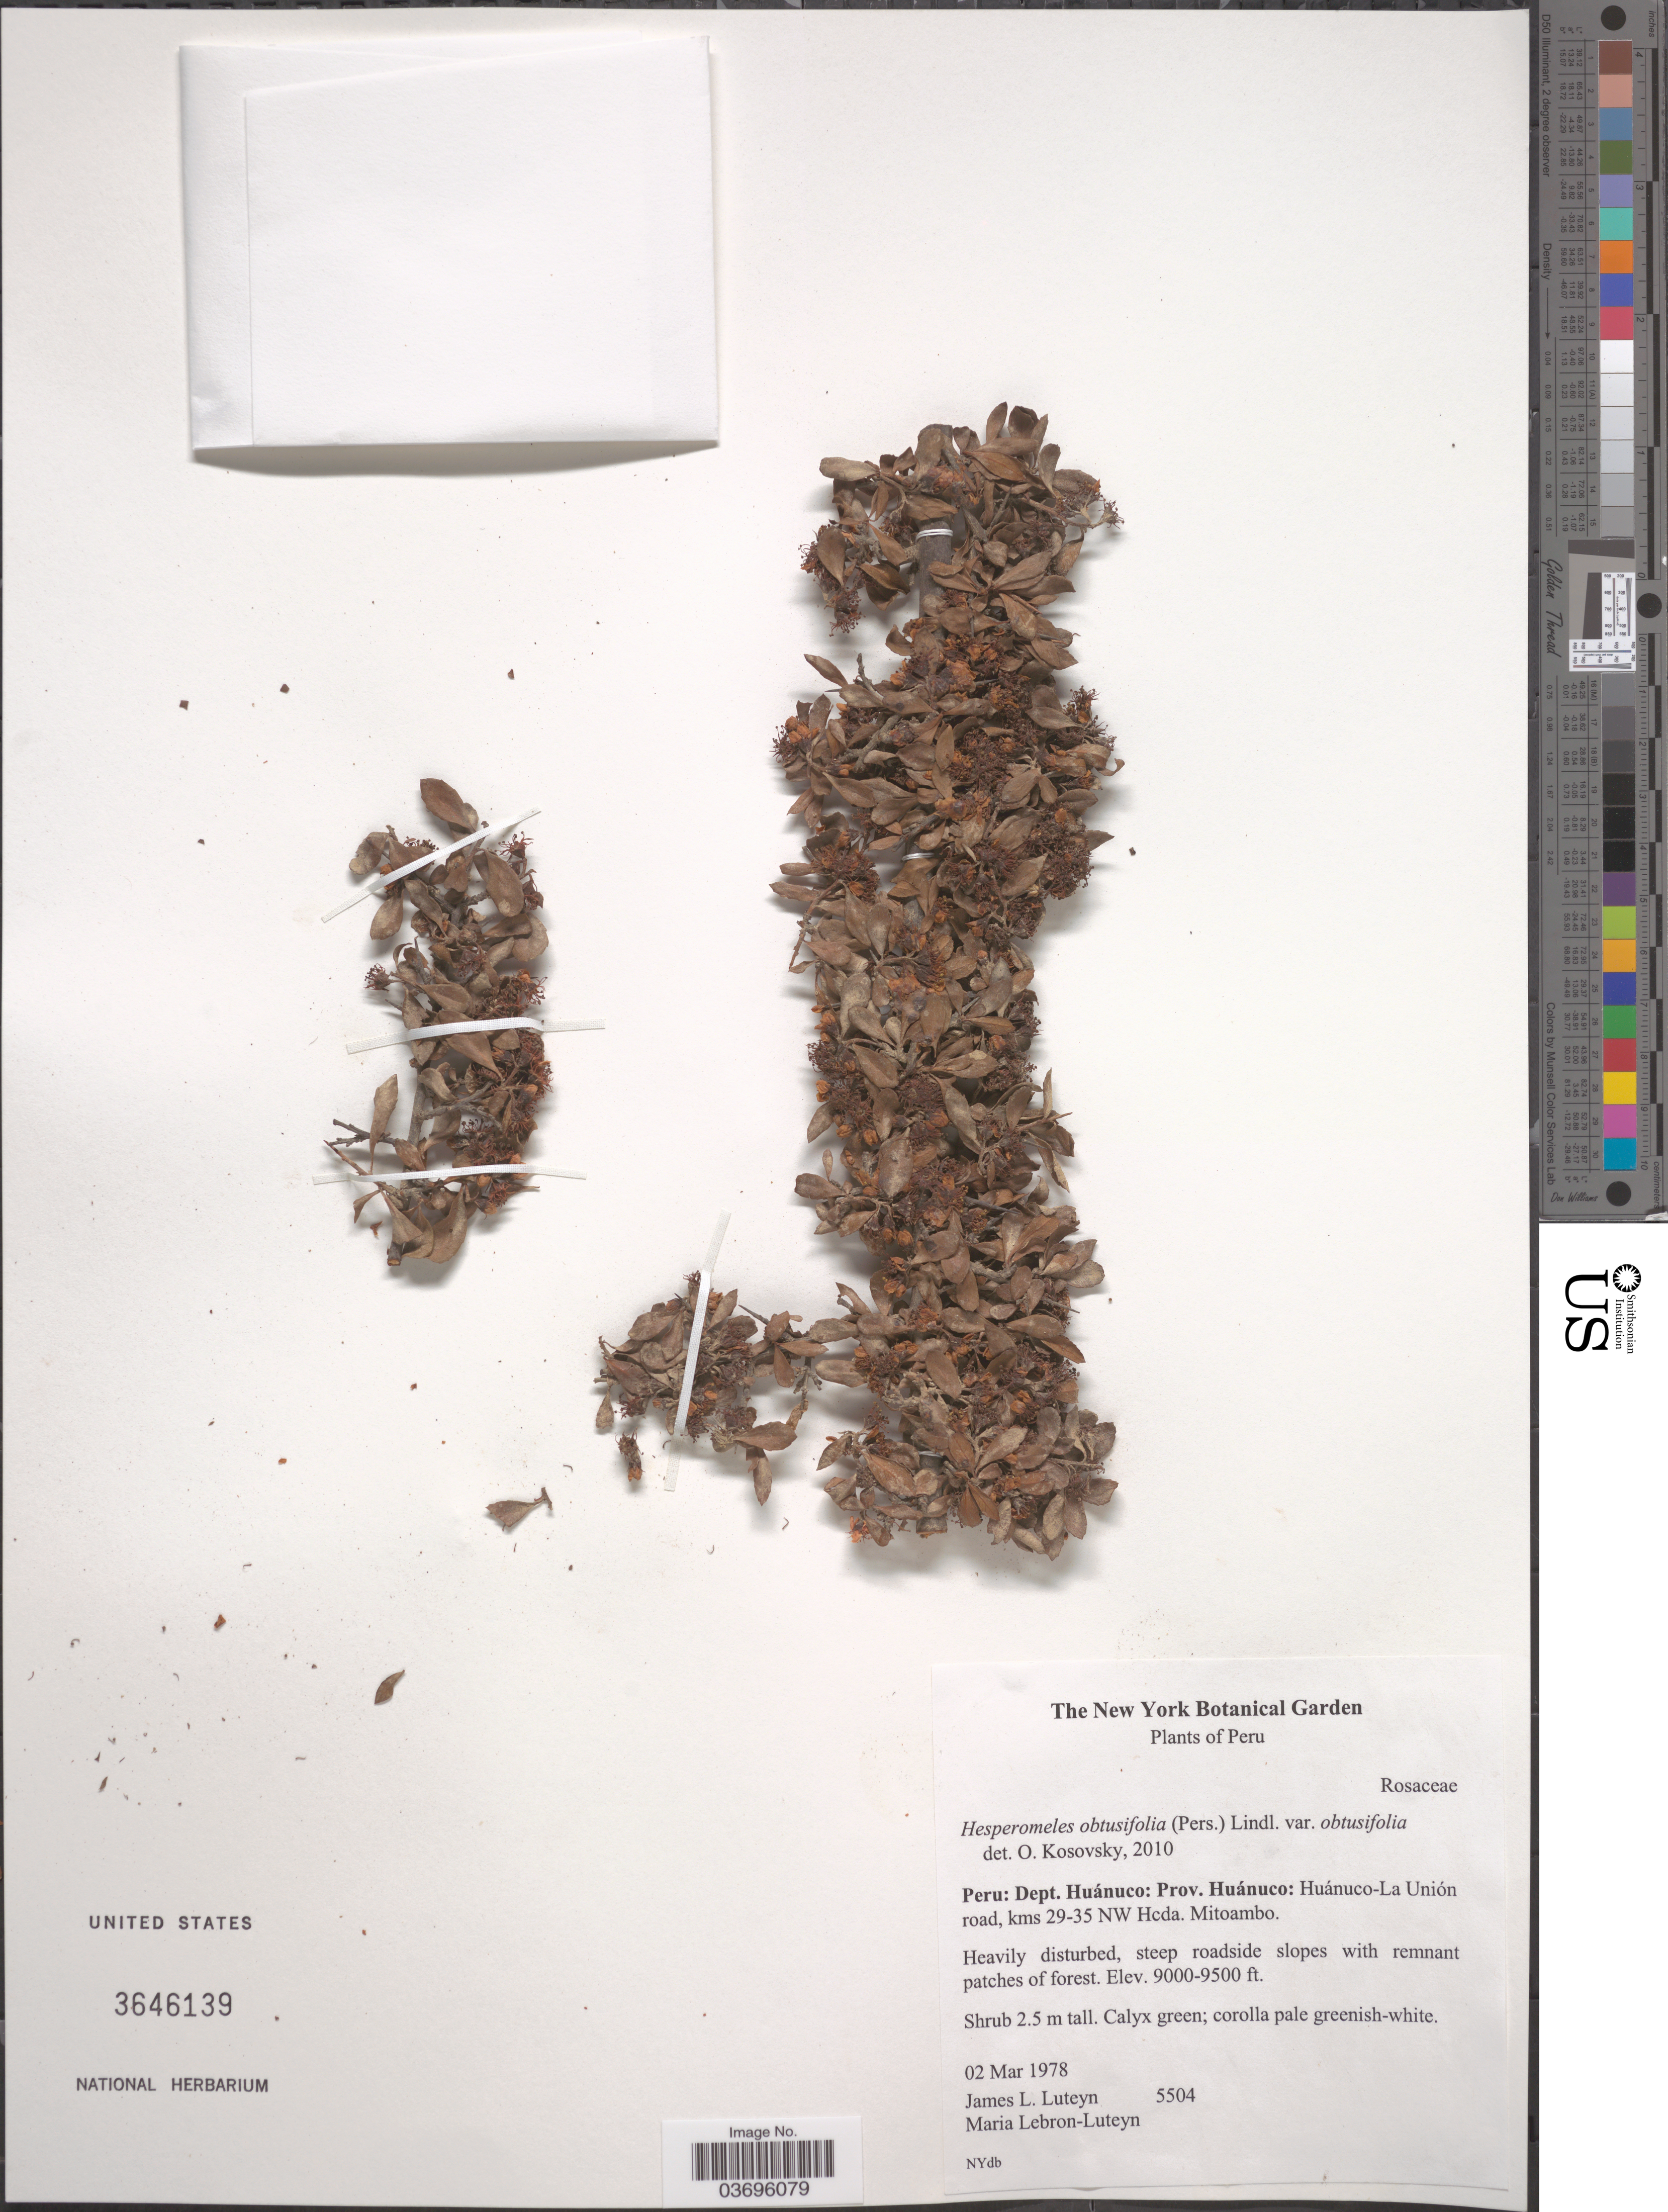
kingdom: Plantae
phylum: Tracheophyta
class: Magnoliopsida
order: Rosales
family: Rosaceae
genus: Hesperomeles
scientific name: Hesperomeles obtusifolia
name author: (Pers.) Lindl.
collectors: J. L. Luteyn & M. L. Lebrón-Luteyn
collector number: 5504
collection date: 1978-03-02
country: Peru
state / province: Huánuco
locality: Dept. Huánuco: Prov. Huánuco: Huánuco-La Unión road, kms 29-35 NW Hcda. Mitoambo.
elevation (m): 2743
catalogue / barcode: US 3646139